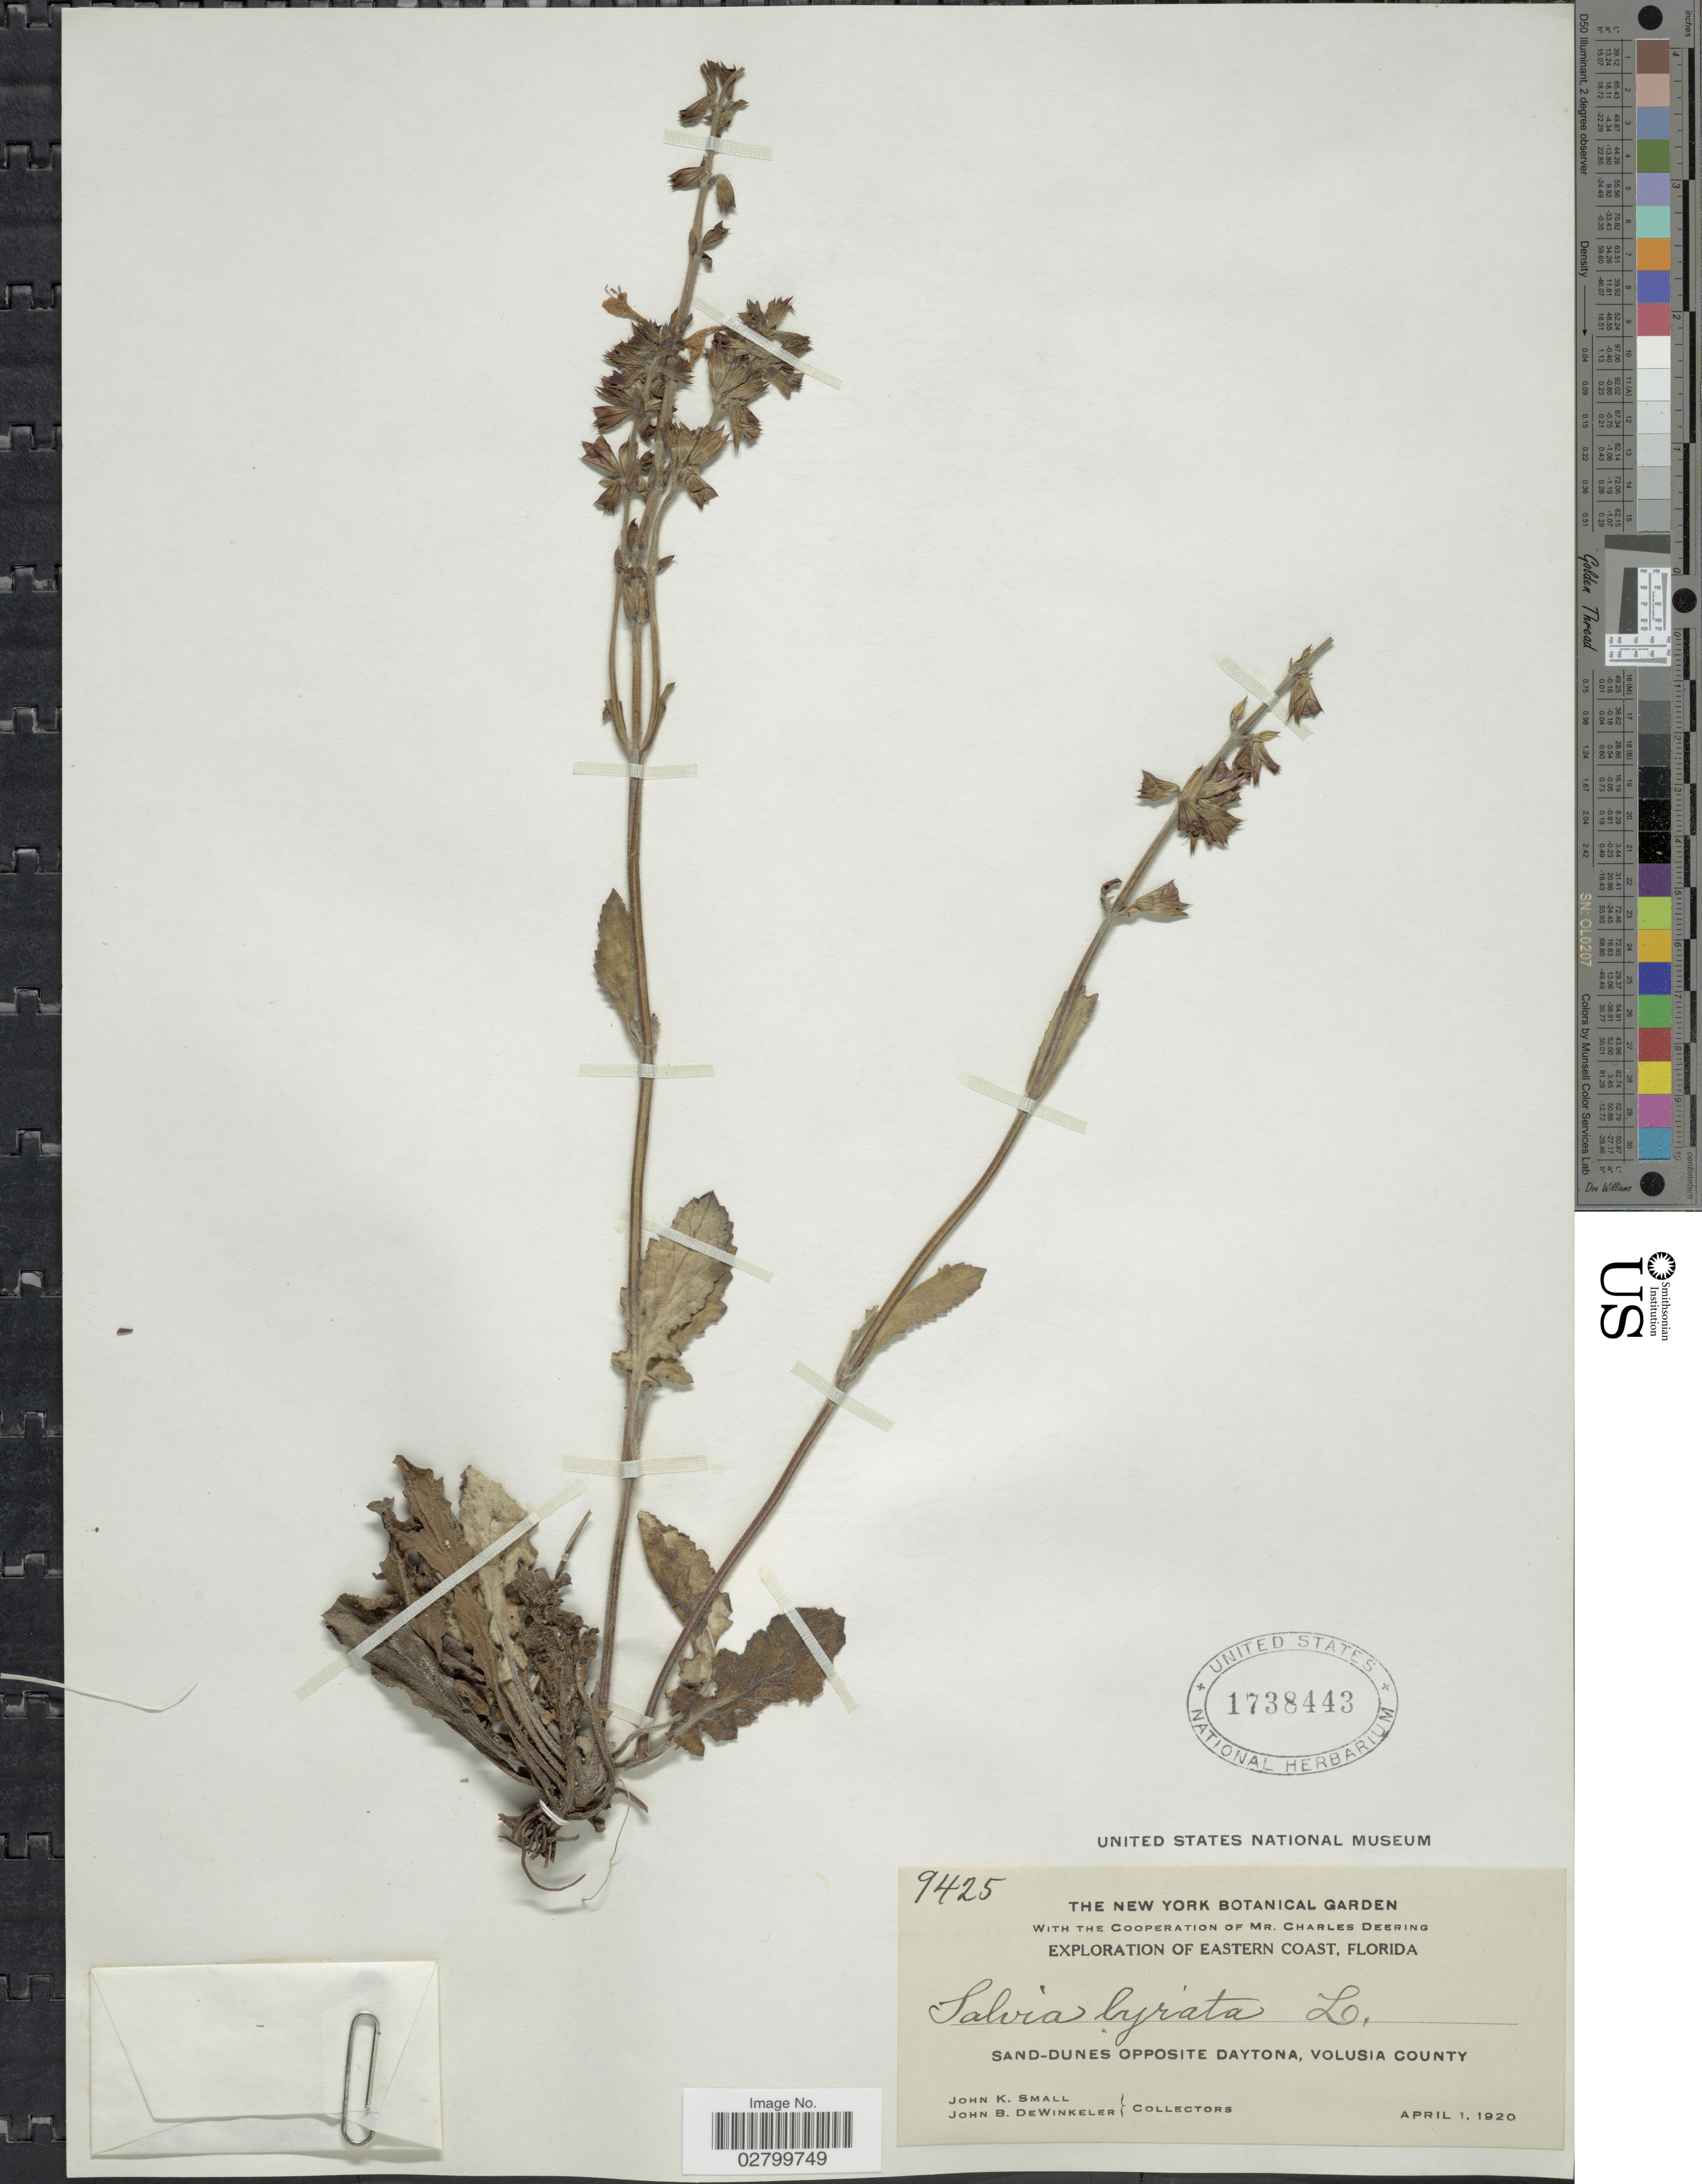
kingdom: Plantae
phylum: Tracheophyta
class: Magnoliopsida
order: Lamiales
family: Lamiaceae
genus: Salvia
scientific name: Salvia lyrata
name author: L.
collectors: J. K. Small & J. B. Dewinkeler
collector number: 9425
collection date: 1920-04-01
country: United States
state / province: Florida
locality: Eastern Coast, Florida. Sand-dunes opposite Daytona, Volusia County.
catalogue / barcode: US 1738443